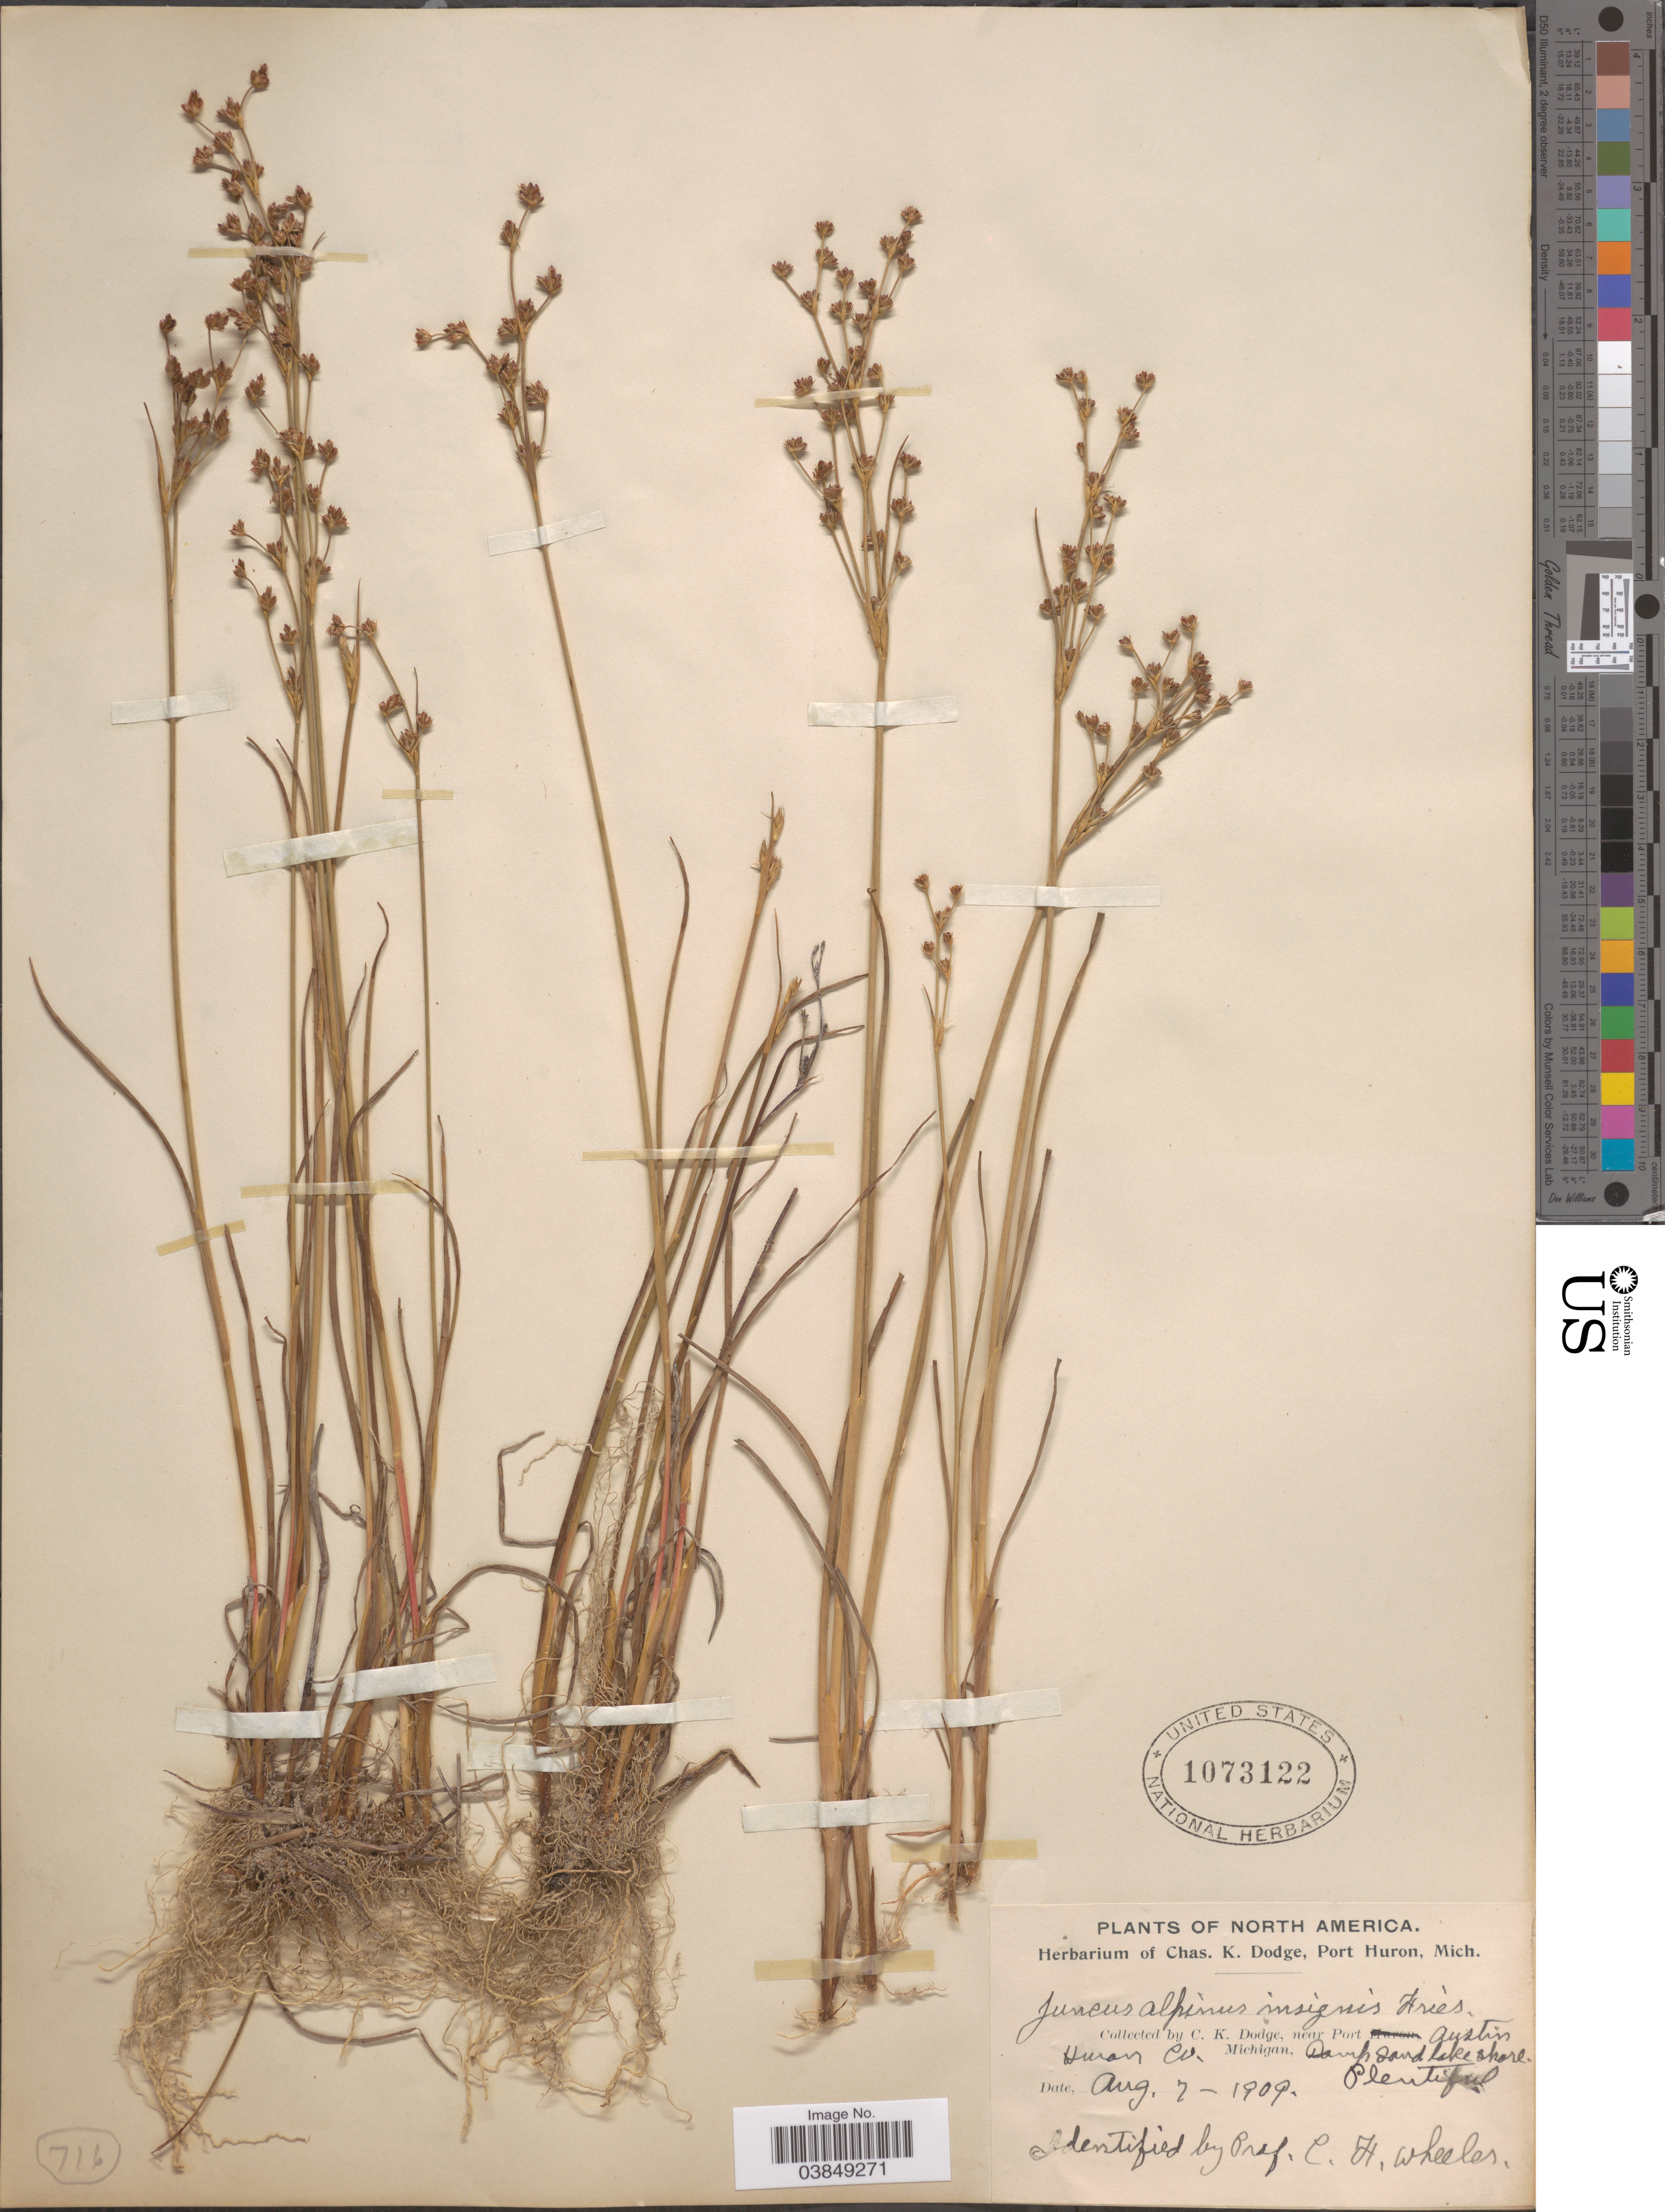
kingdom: Plantae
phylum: Tracheophyta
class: Liliopsida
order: Poales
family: Juncaceae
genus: Juncus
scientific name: Juncus rariflorus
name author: Hartm.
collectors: C. Dodge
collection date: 1909-08-07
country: United States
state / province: Michigan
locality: North America. near Port Austin Huron Co.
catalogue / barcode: US 1073122